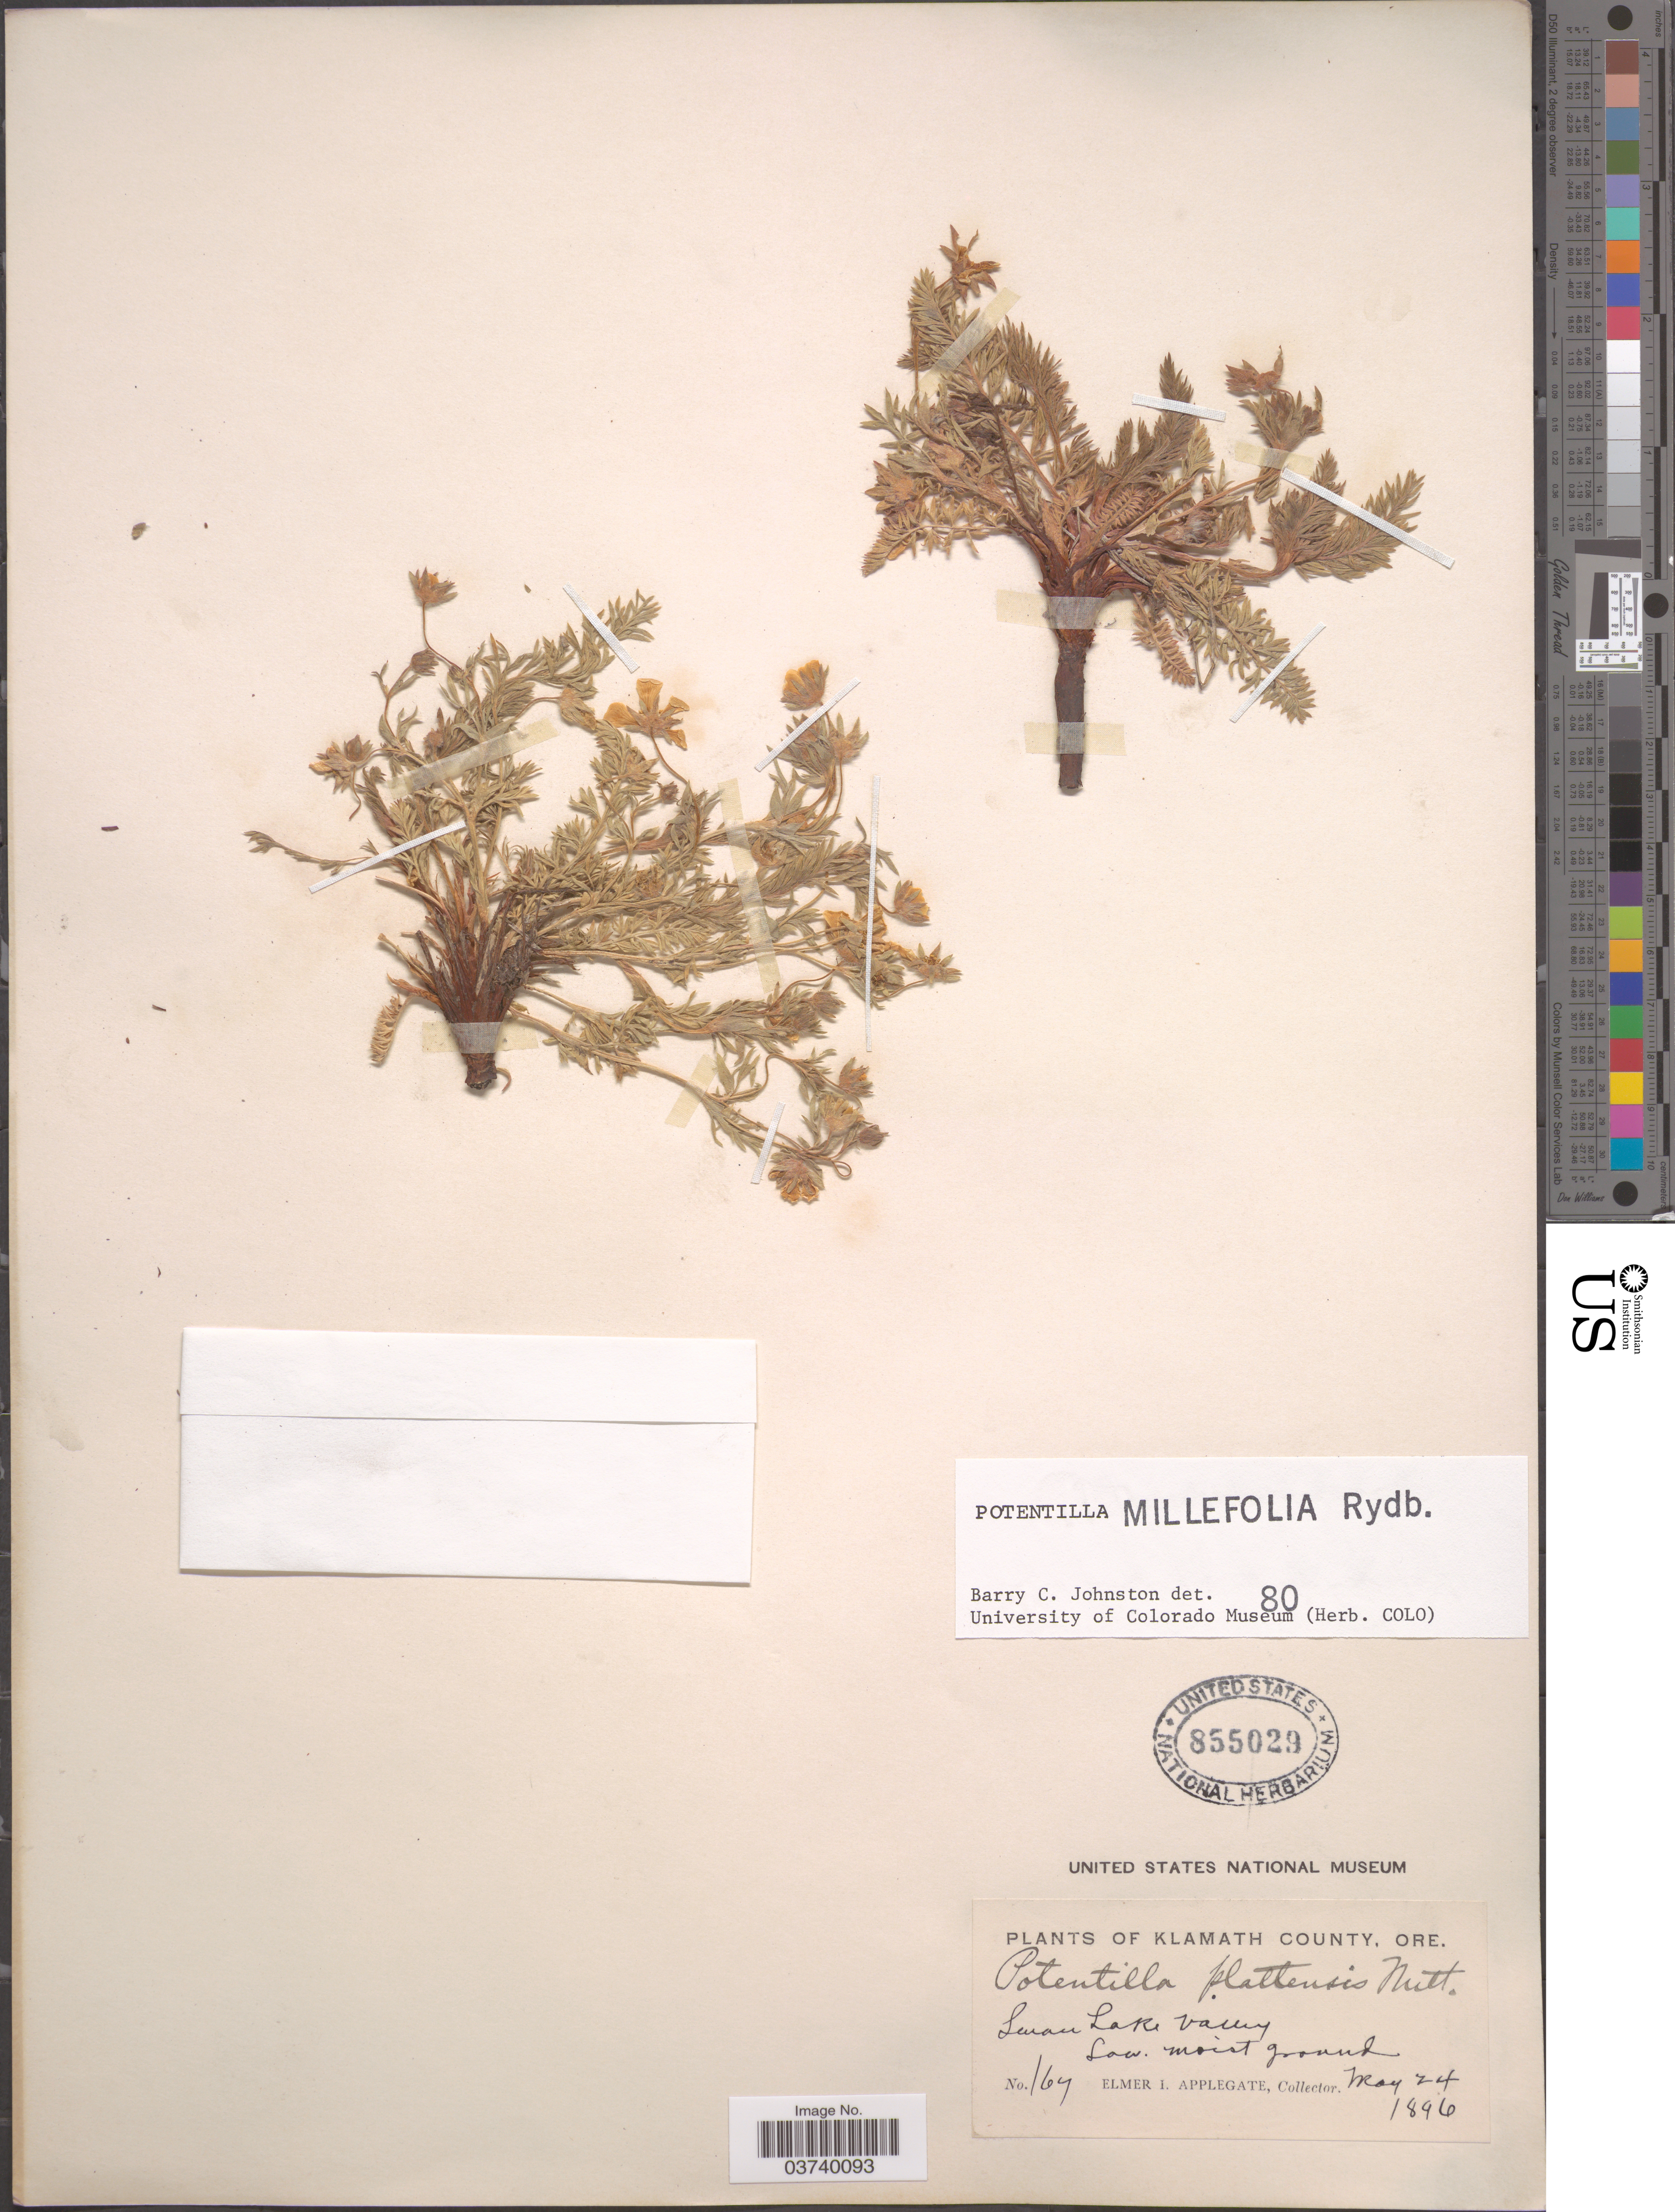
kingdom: Plantae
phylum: Tracheophyta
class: Magnoliopsida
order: Rosales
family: Rosaceae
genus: Potentilla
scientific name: Potentilla millefolia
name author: Rydb.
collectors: E. I. Applegate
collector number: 167*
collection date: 1896-05-24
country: United States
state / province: Oregon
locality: Klamath County. Swan Lake Valley.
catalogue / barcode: US 855029